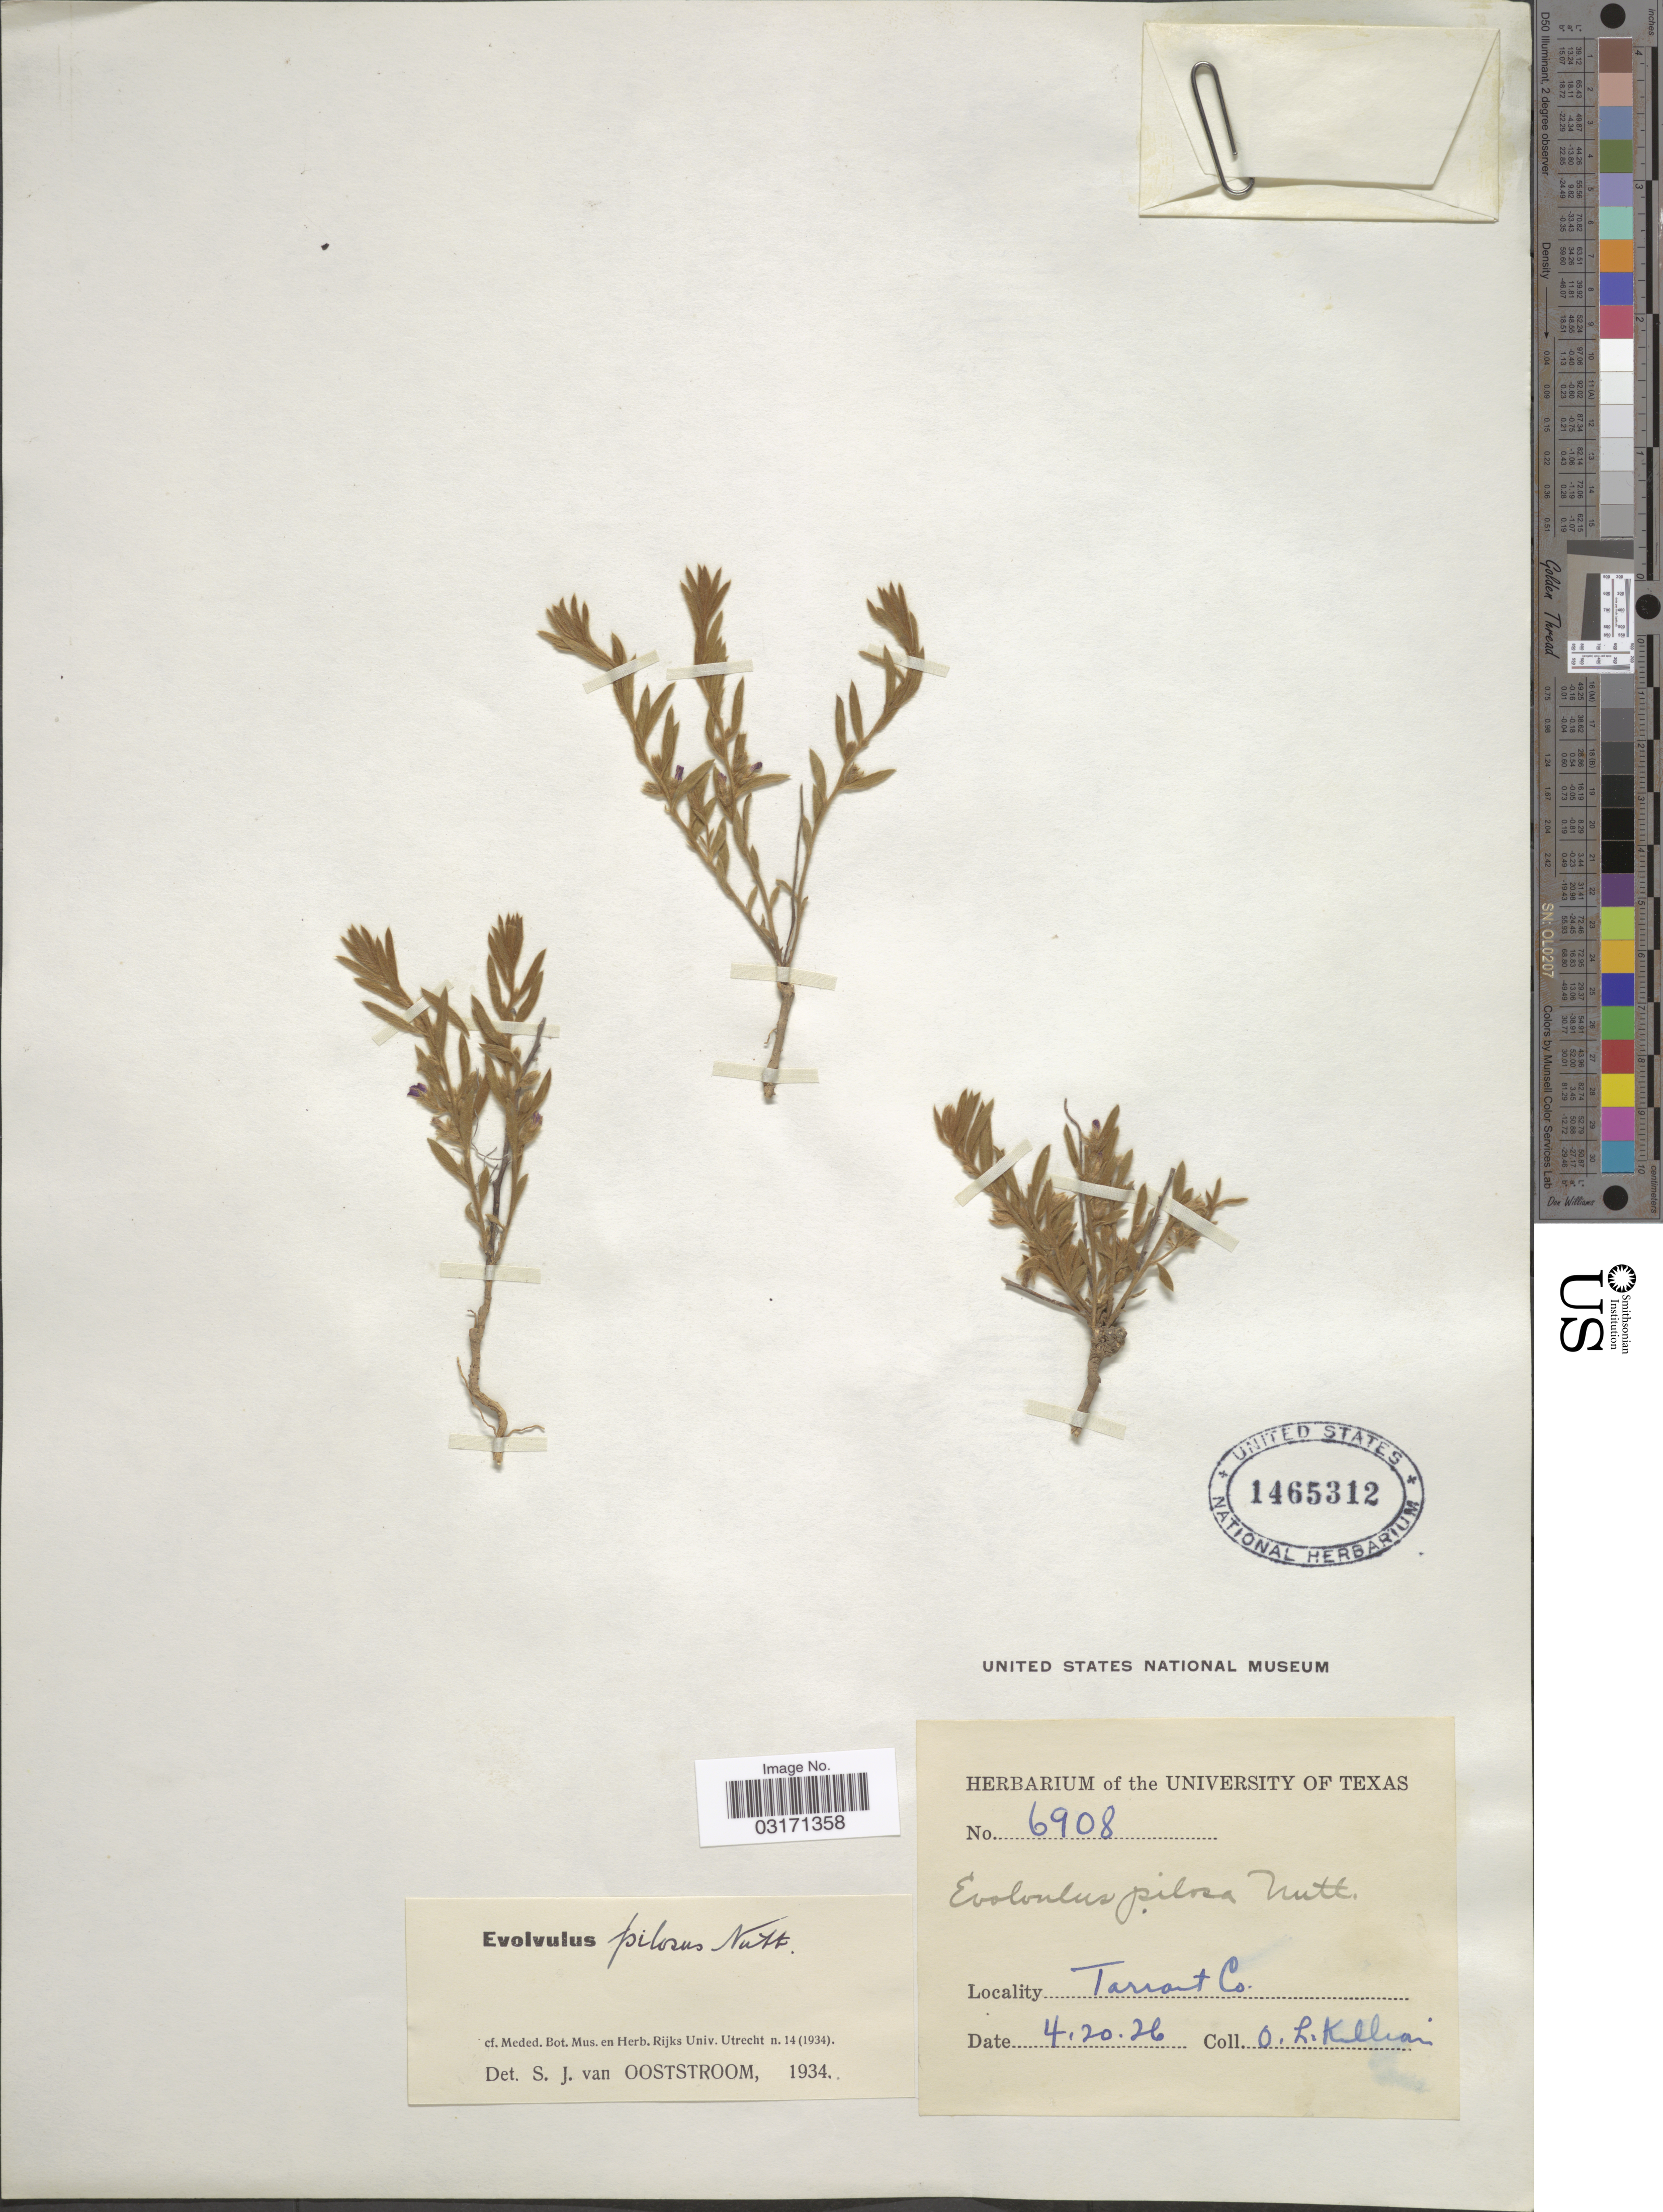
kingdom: Plantae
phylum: Tracheophyta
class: Magnoliopsida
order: Solanales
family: Convolvulaceae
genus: Evolvulus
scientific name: Evolvulus pilosus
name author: Roxb.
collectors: O. Killian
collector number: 6908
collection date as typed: Transcribed d/m/y: 20/4/26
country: United States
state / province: Texas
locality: Tarrant Co.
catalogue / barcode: US 1465312